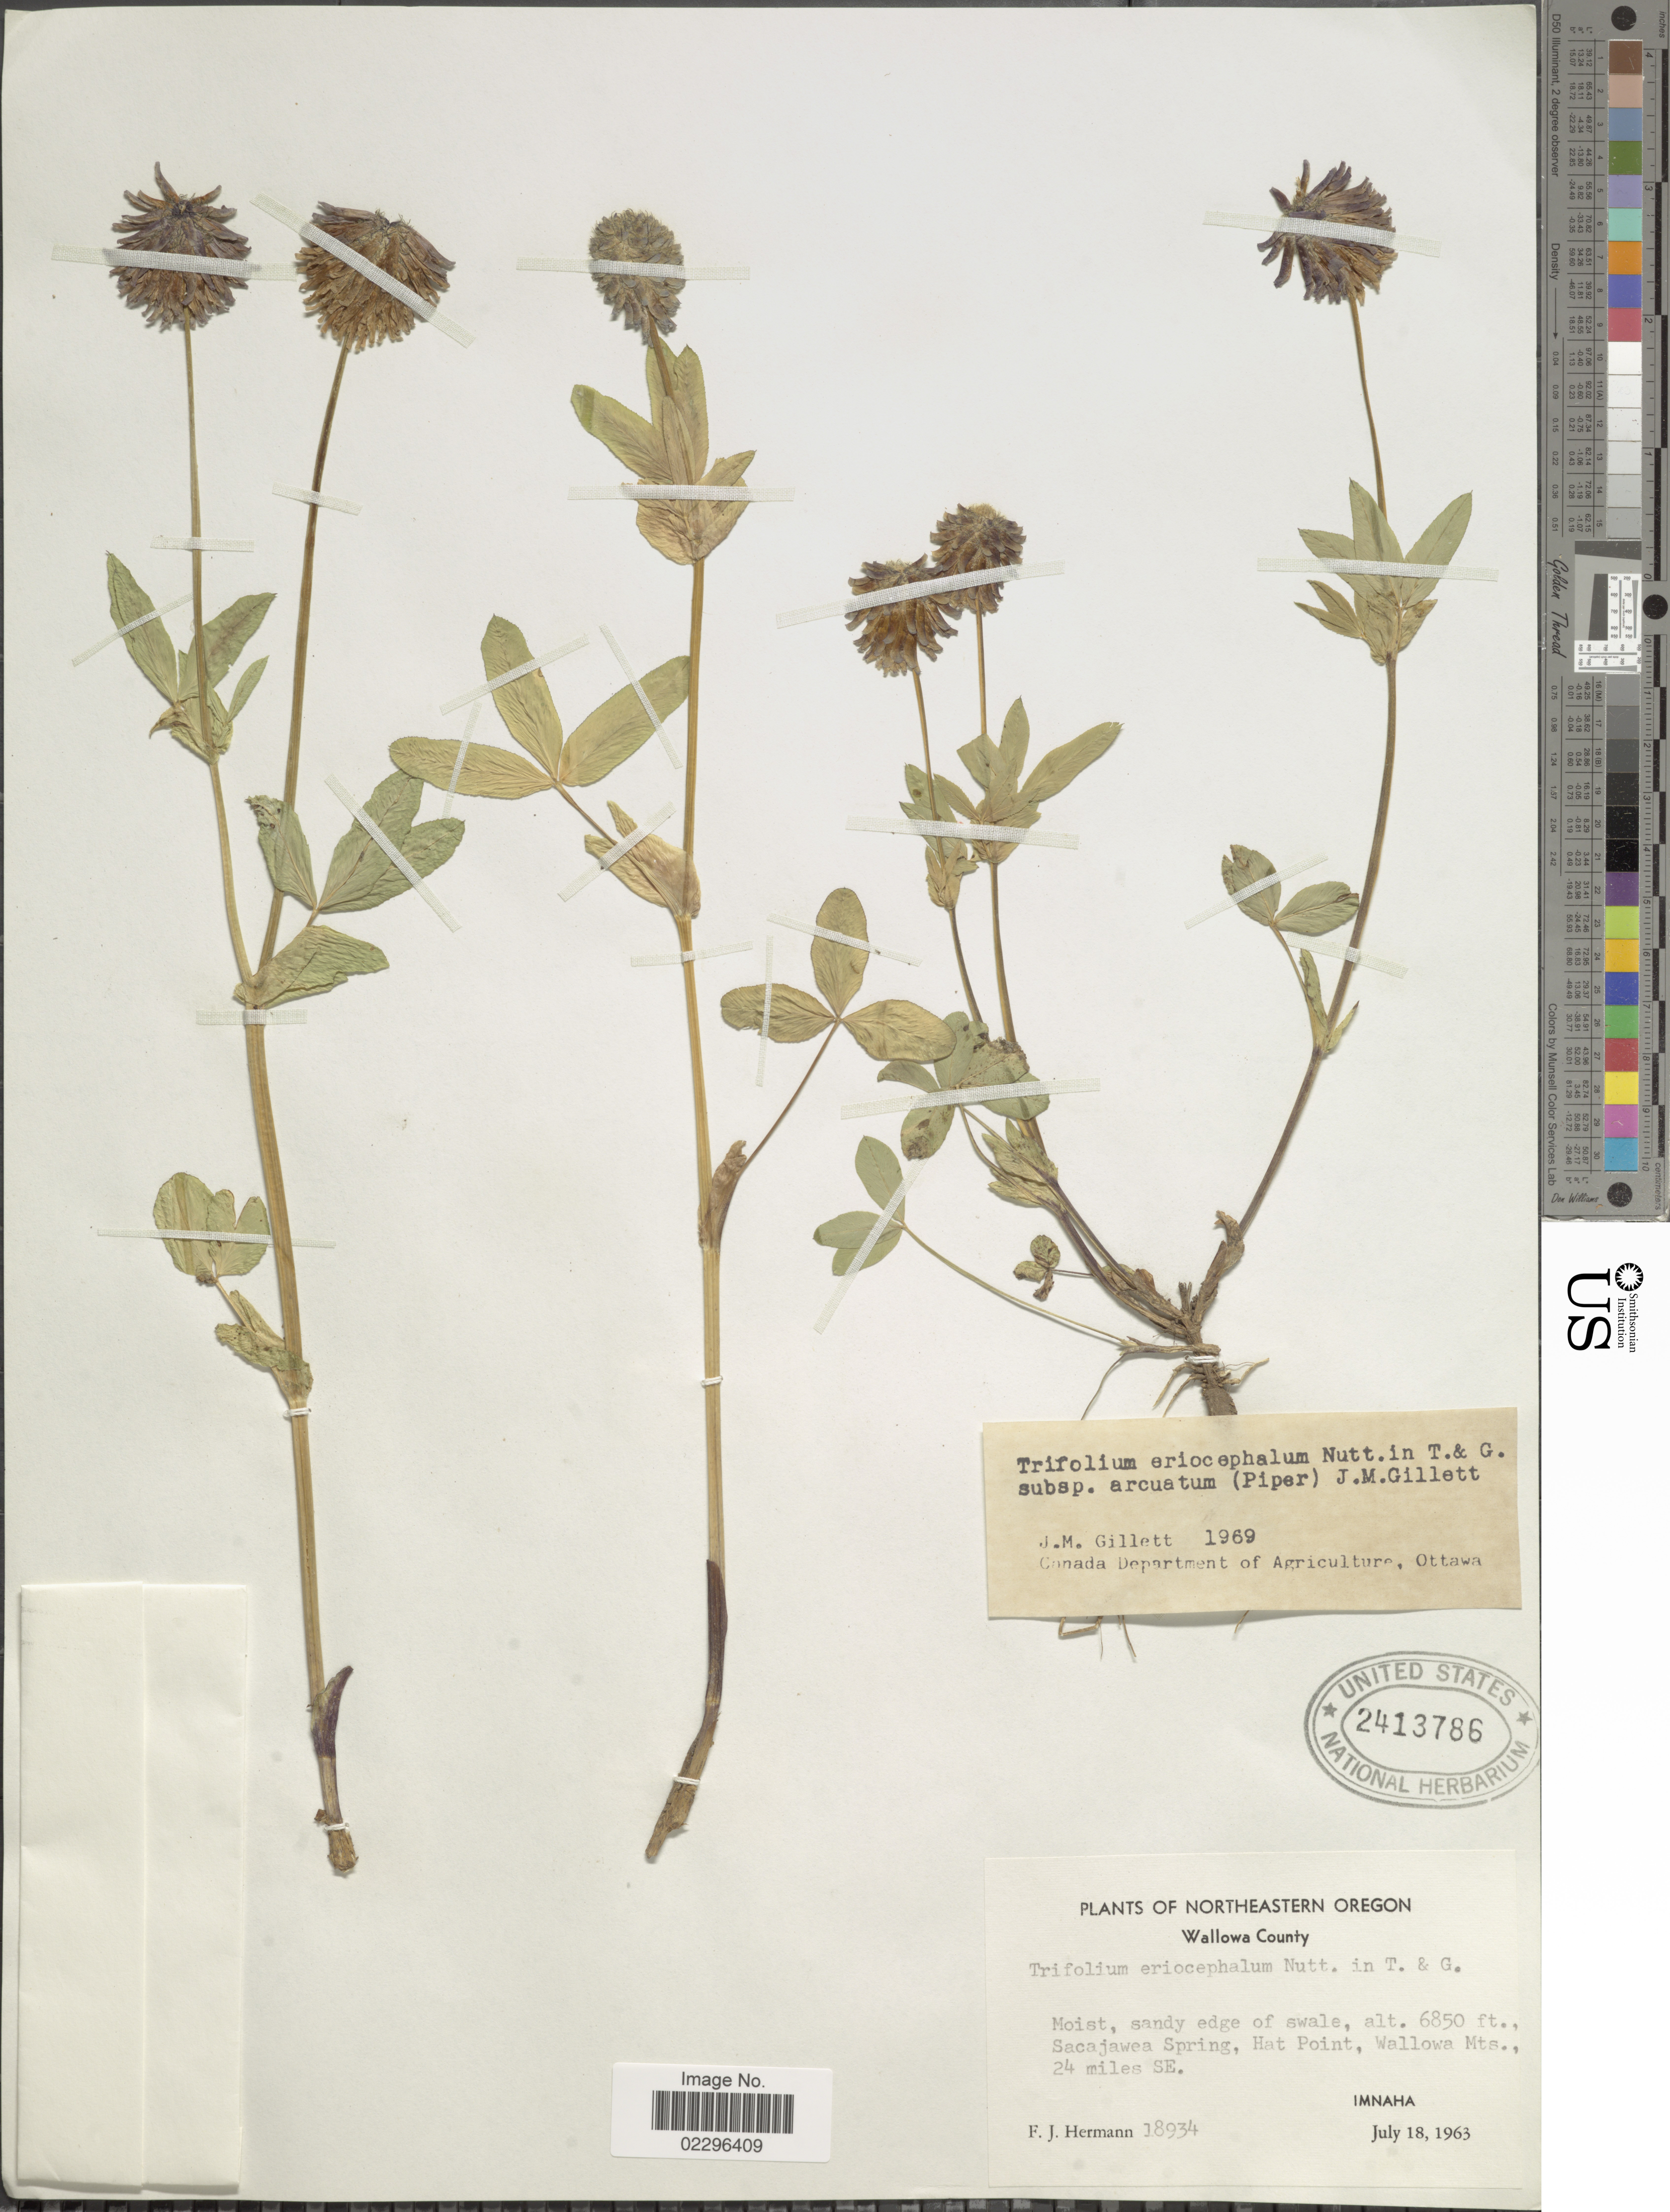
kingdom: Plantae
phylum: Tracheophyta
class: Magnoliopsida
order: Fabales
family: Fabaceae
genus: Trifolium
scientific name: Trifolium eriocephalum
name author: Nutt.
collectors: F. J. Hermann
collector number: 18934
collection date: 1963-07-18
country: United States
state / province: Oregon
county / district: Wallowa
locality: Northeastern Oregon. Wallowa County. Sacajawea Spring, Hat Point, Wallowa Mts., 24 miles SE Imnaha.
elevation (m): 2088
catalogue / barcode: US 2413786